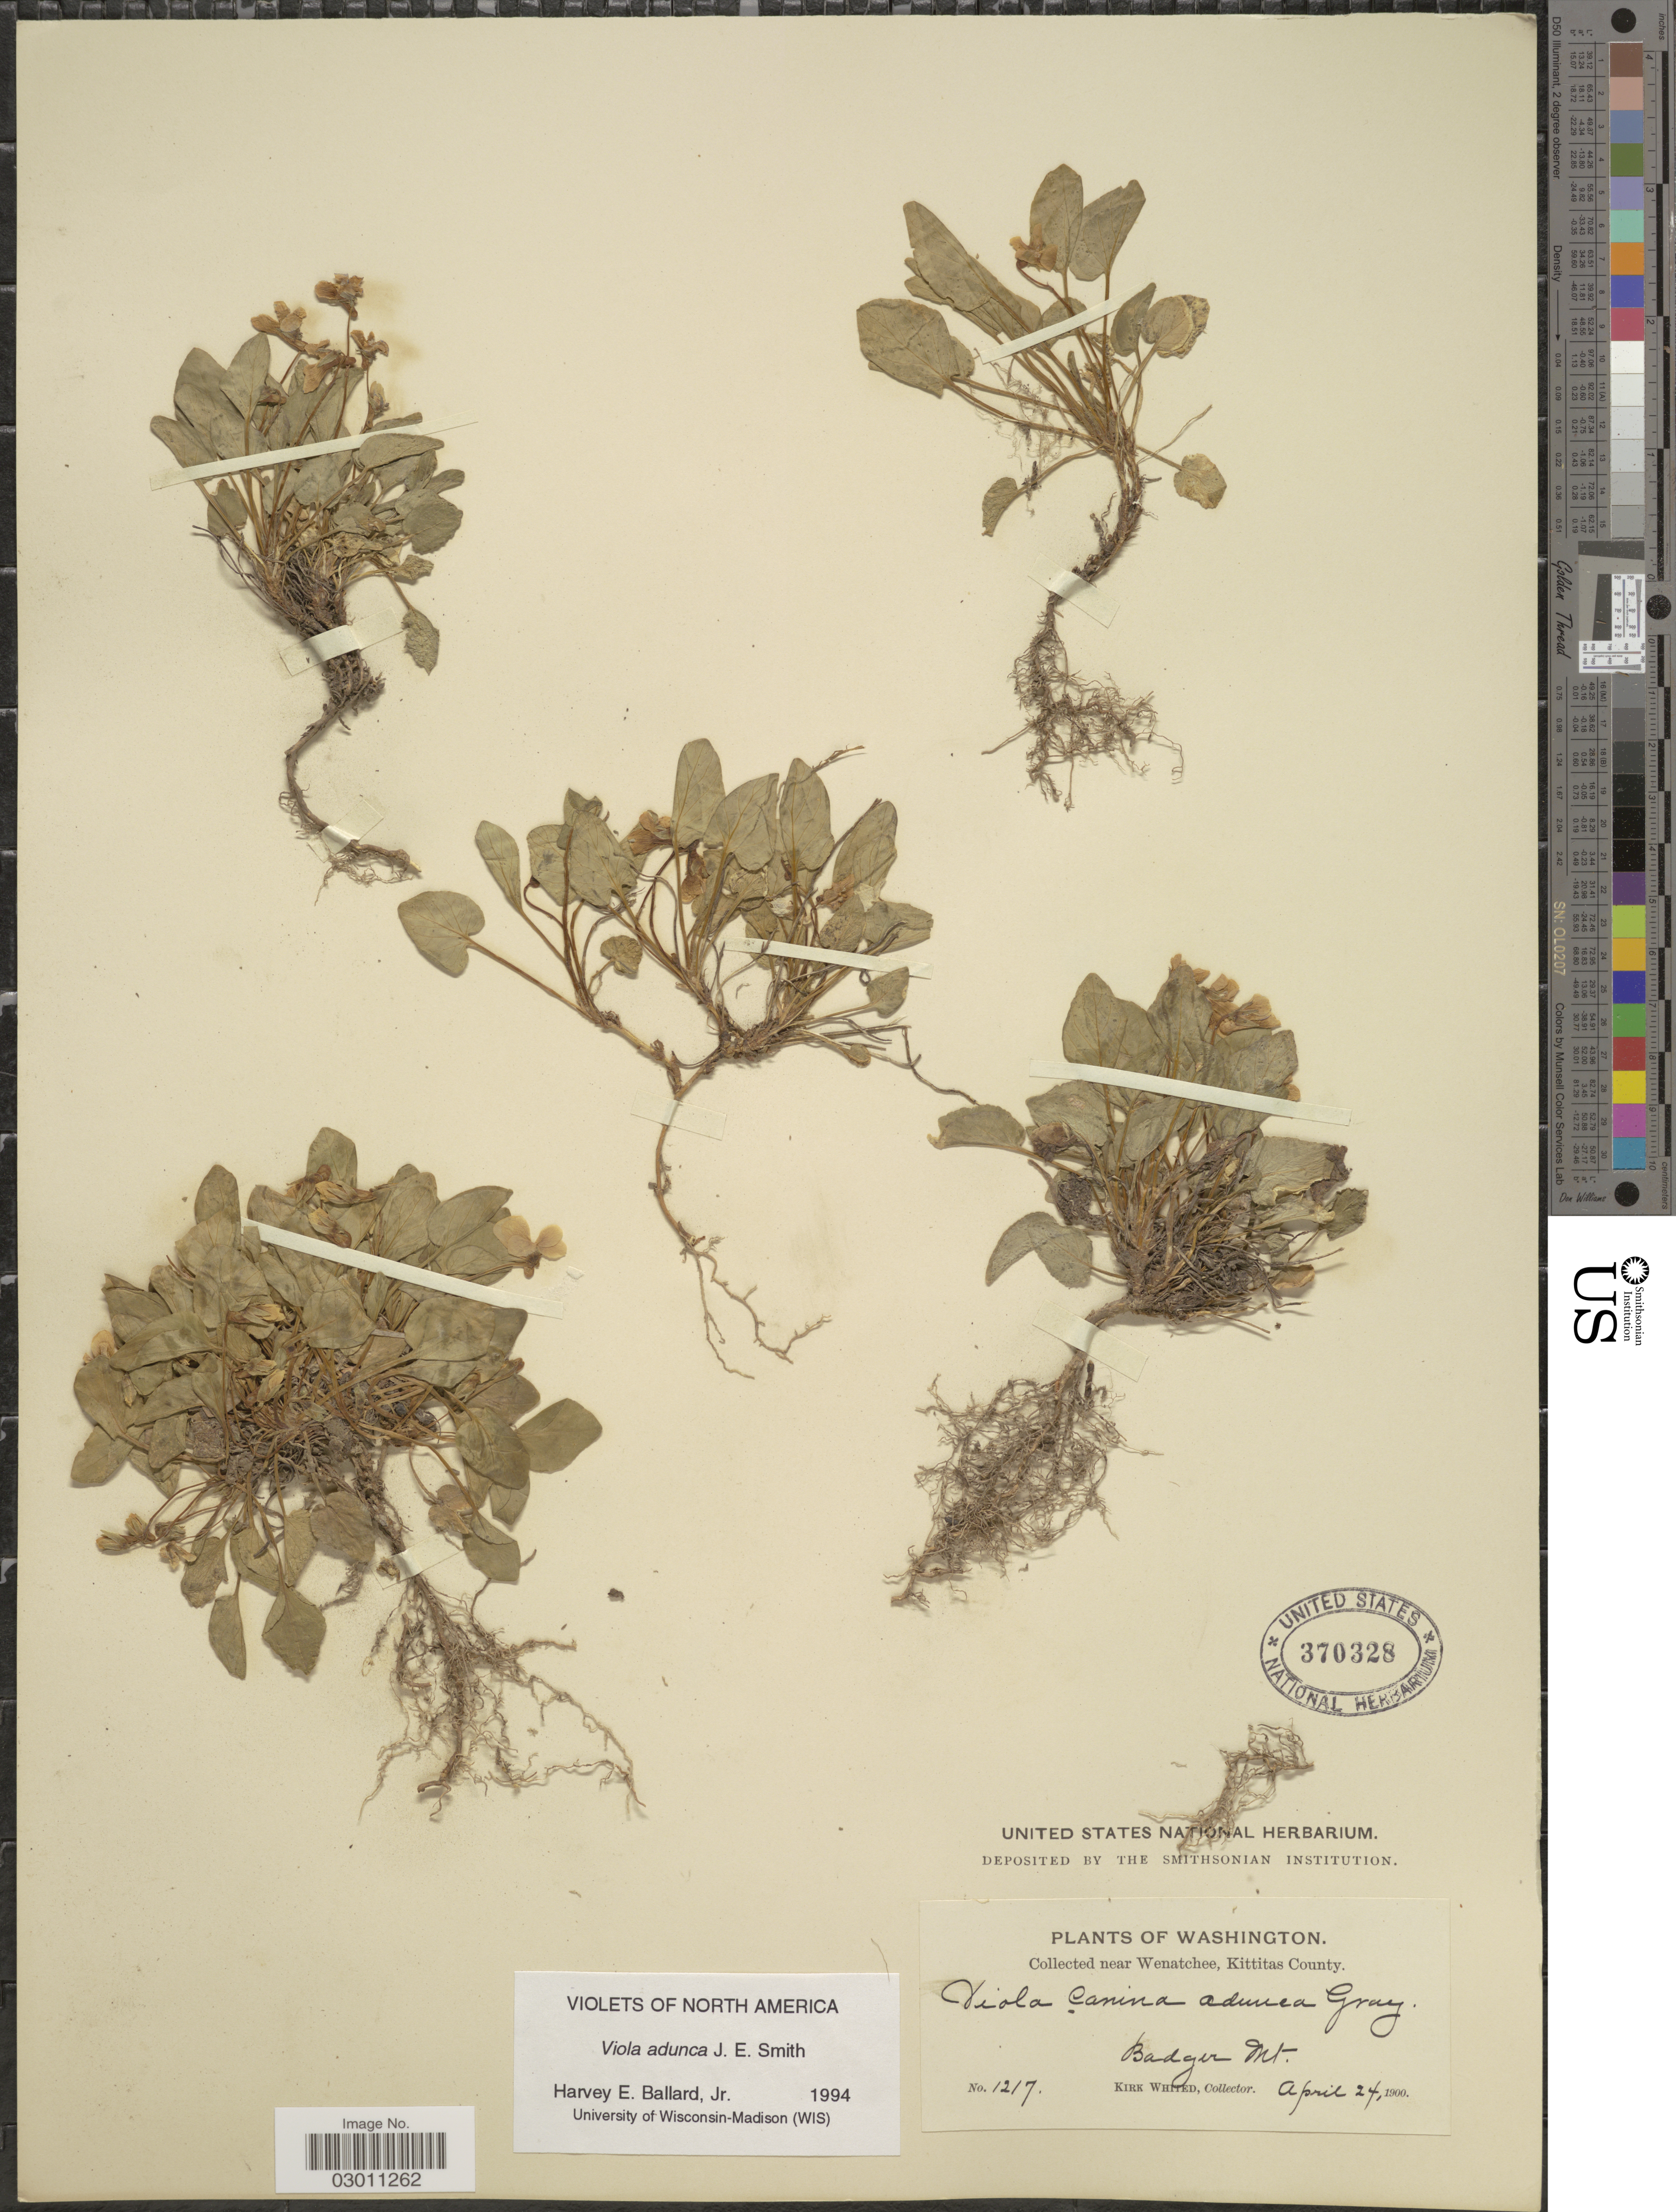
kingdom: Plantae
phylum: Tracheophyta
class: Magnoliopsida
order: Malpighiales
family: Violaceae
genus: Viola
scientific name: Viola adunca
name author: Sm.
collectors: K. Whited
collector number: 1217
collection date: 1900-04-24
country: United States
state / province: Washington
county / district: Kittitas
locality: Near Wenatchee, Kittitas County. Badger Mt.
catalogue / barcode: US 370328